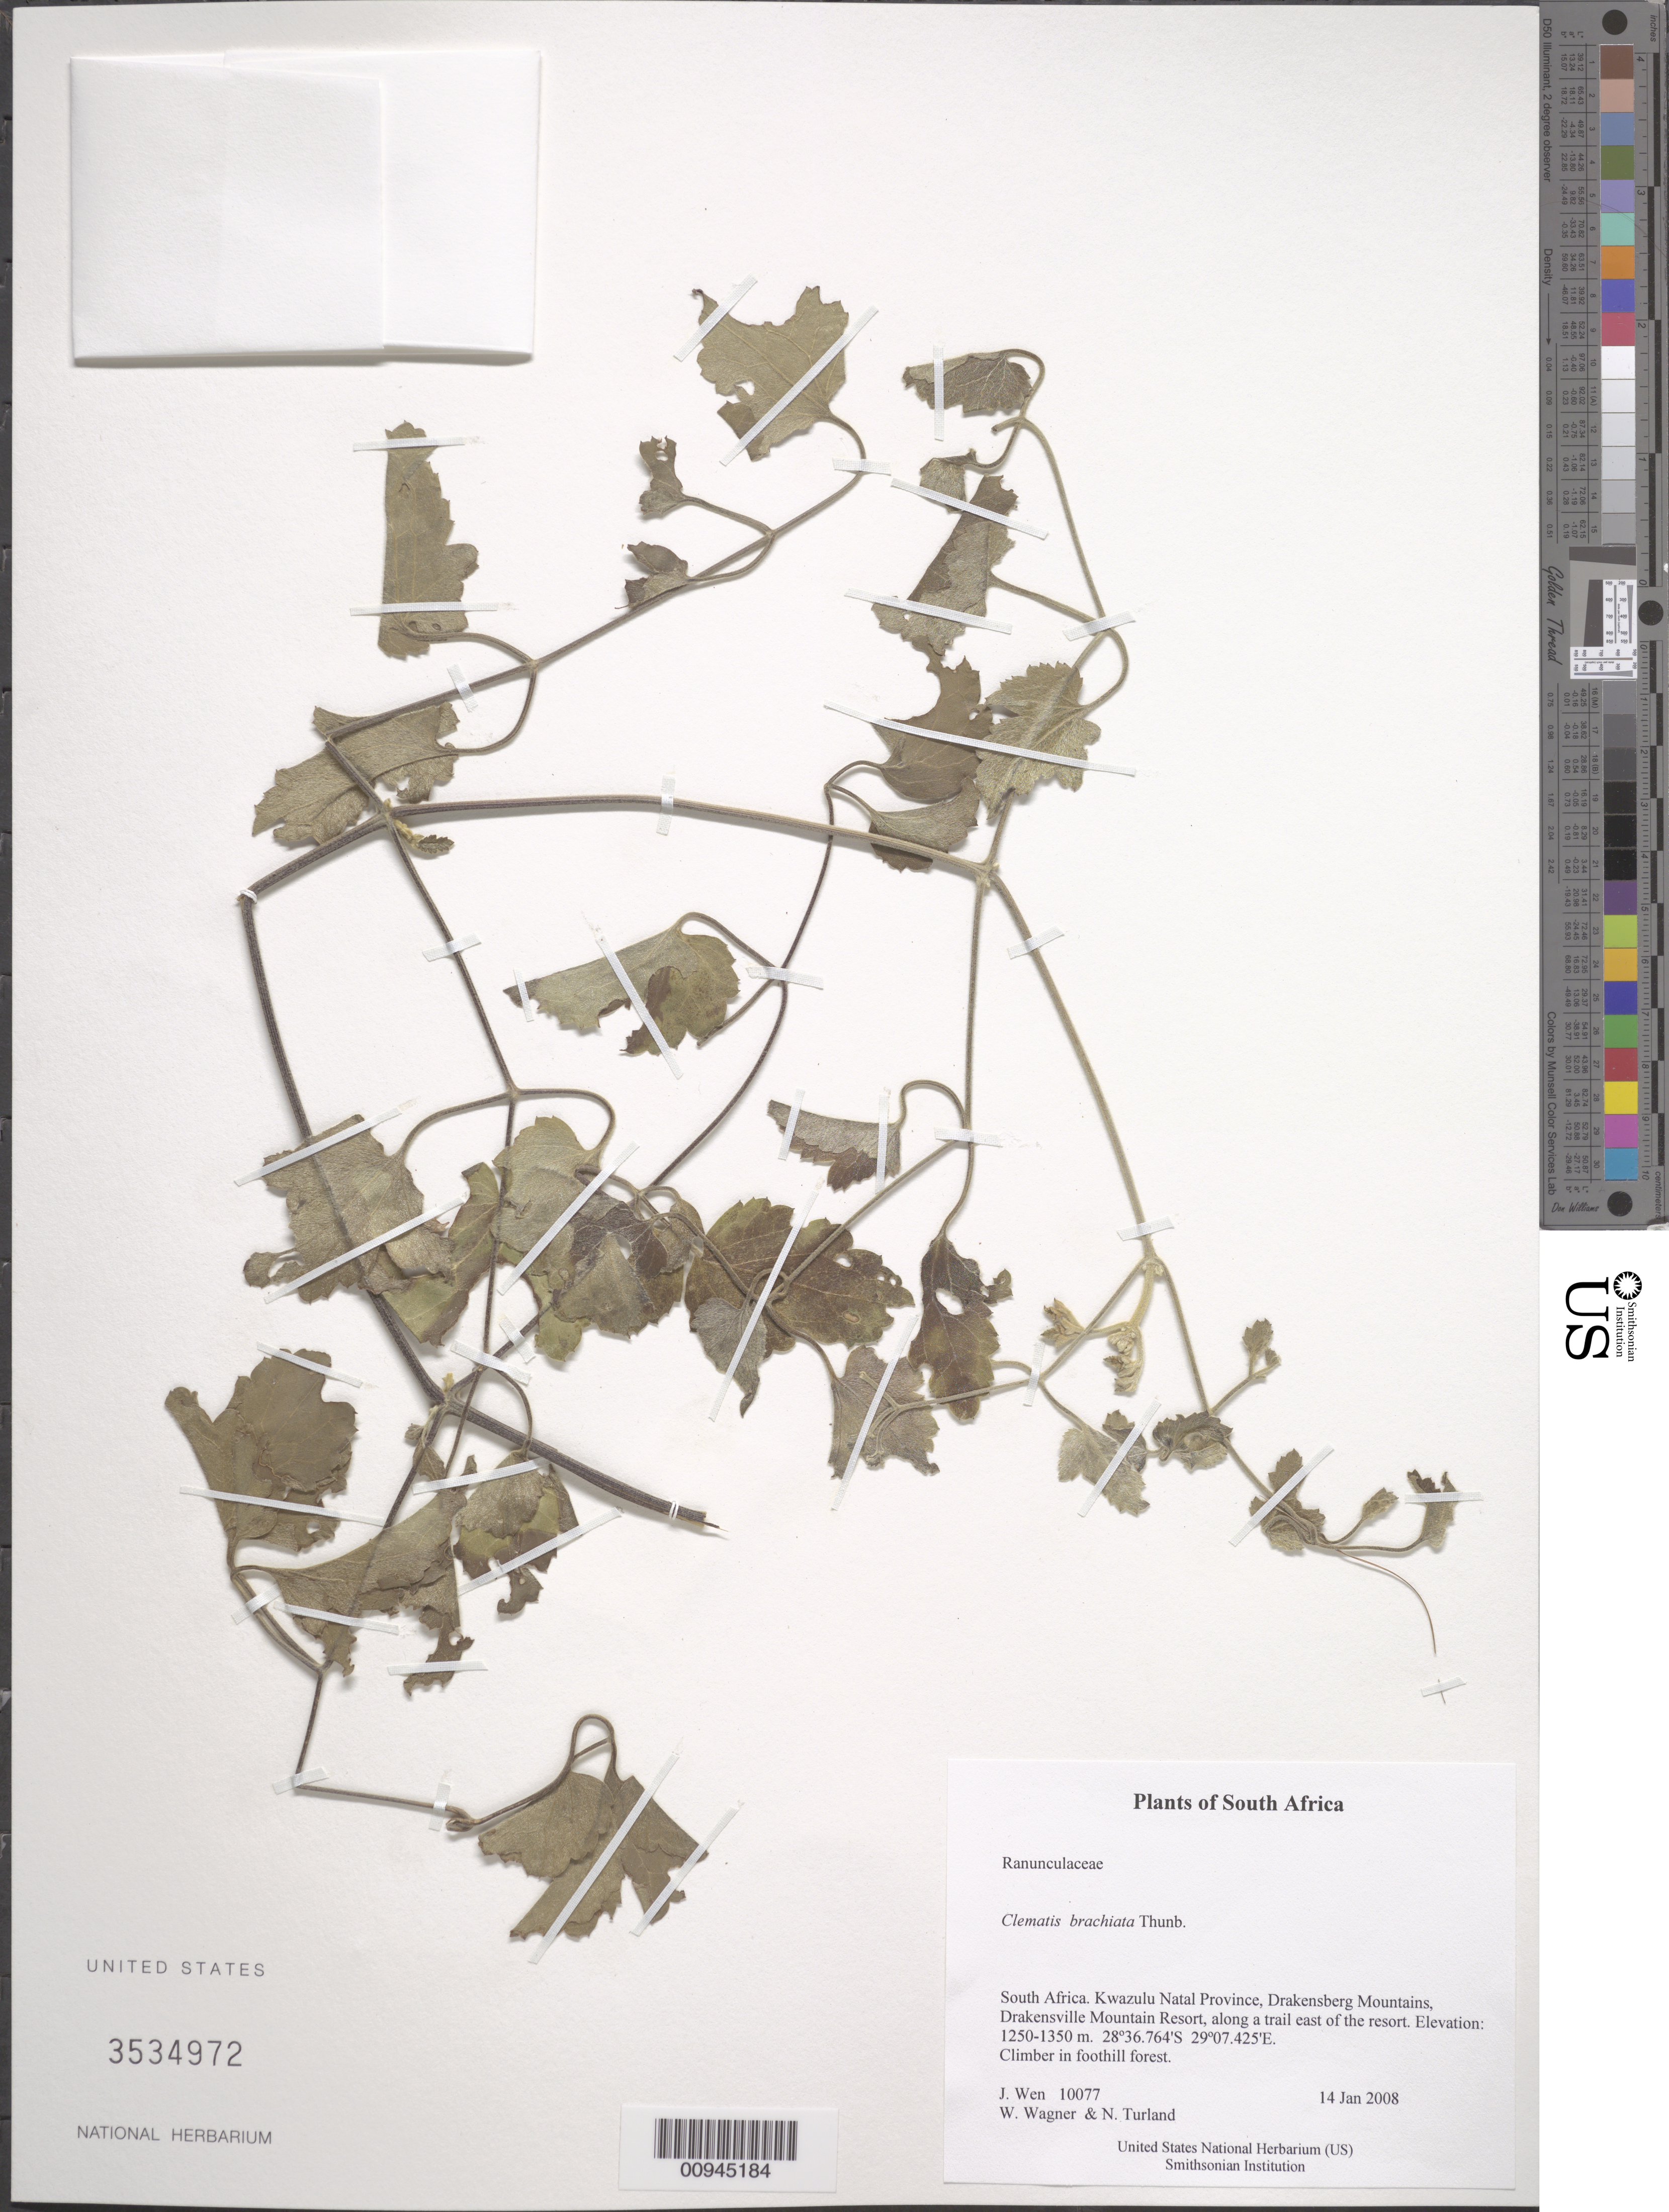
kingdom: Plantae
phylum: Tracheophyta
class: Magnoliopsida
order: Ranunculales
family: Ranunculaceae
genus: Clematis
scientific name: Clematis brachiata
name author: Thunb.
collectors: J. Wen, W. L. Wagner & N. Turland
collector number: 10077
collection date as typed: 14 Jan 2008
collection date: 2008-01-14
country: South Africa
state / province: KwaZulu-Natal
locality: KwaZulu Natal Province, Drakensberg Mountains, Drakensville Mountain Resort, along a trail east of the resort.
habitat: In foothill forest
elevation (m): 1250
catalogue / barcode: US 3534972